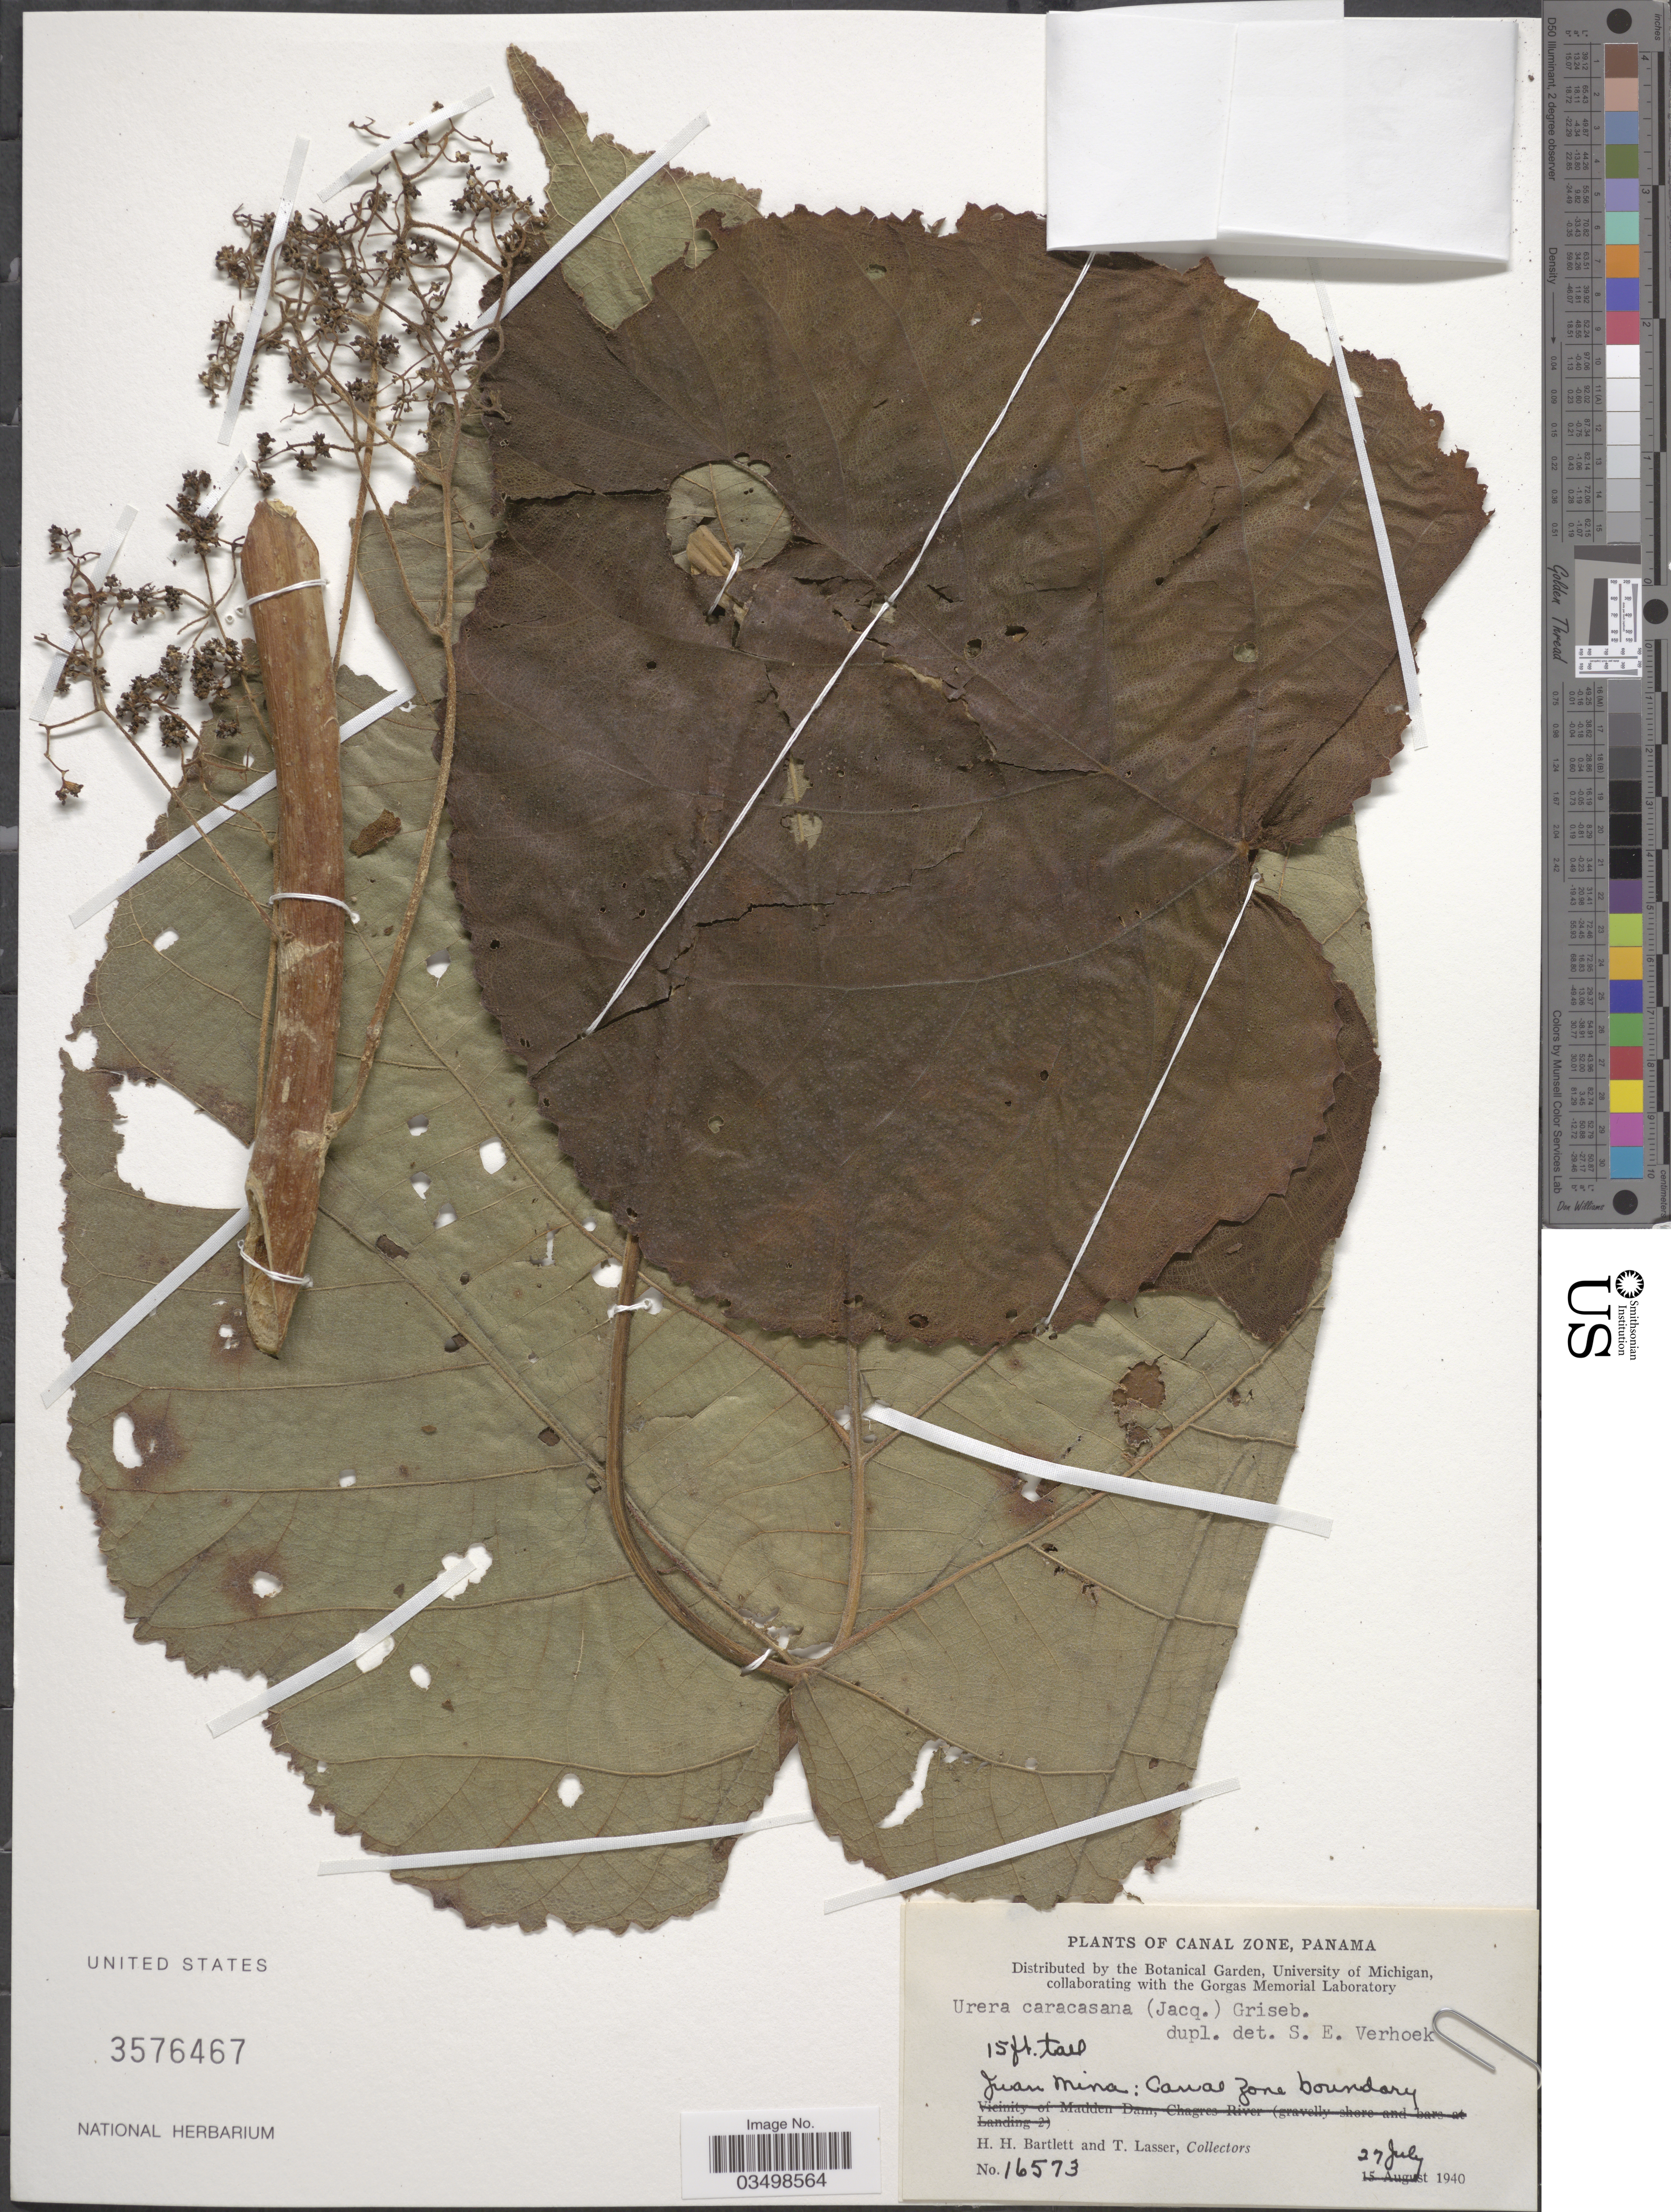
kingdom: Plantae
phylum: Tracheophyta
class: Magnoliopsida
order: Rosales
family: Urticaceae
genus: Urera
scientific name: Urera caracasana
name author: (Jacq.) Gaudich. ex Griseb.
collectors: H. H. Bartlett & T. Lasser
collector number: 16573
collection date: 1940-07-27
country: Panama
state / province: Colón / Panamá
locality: Canal Zone. Juan Mina: Canal Zone boundary.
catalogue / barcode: US 3576467